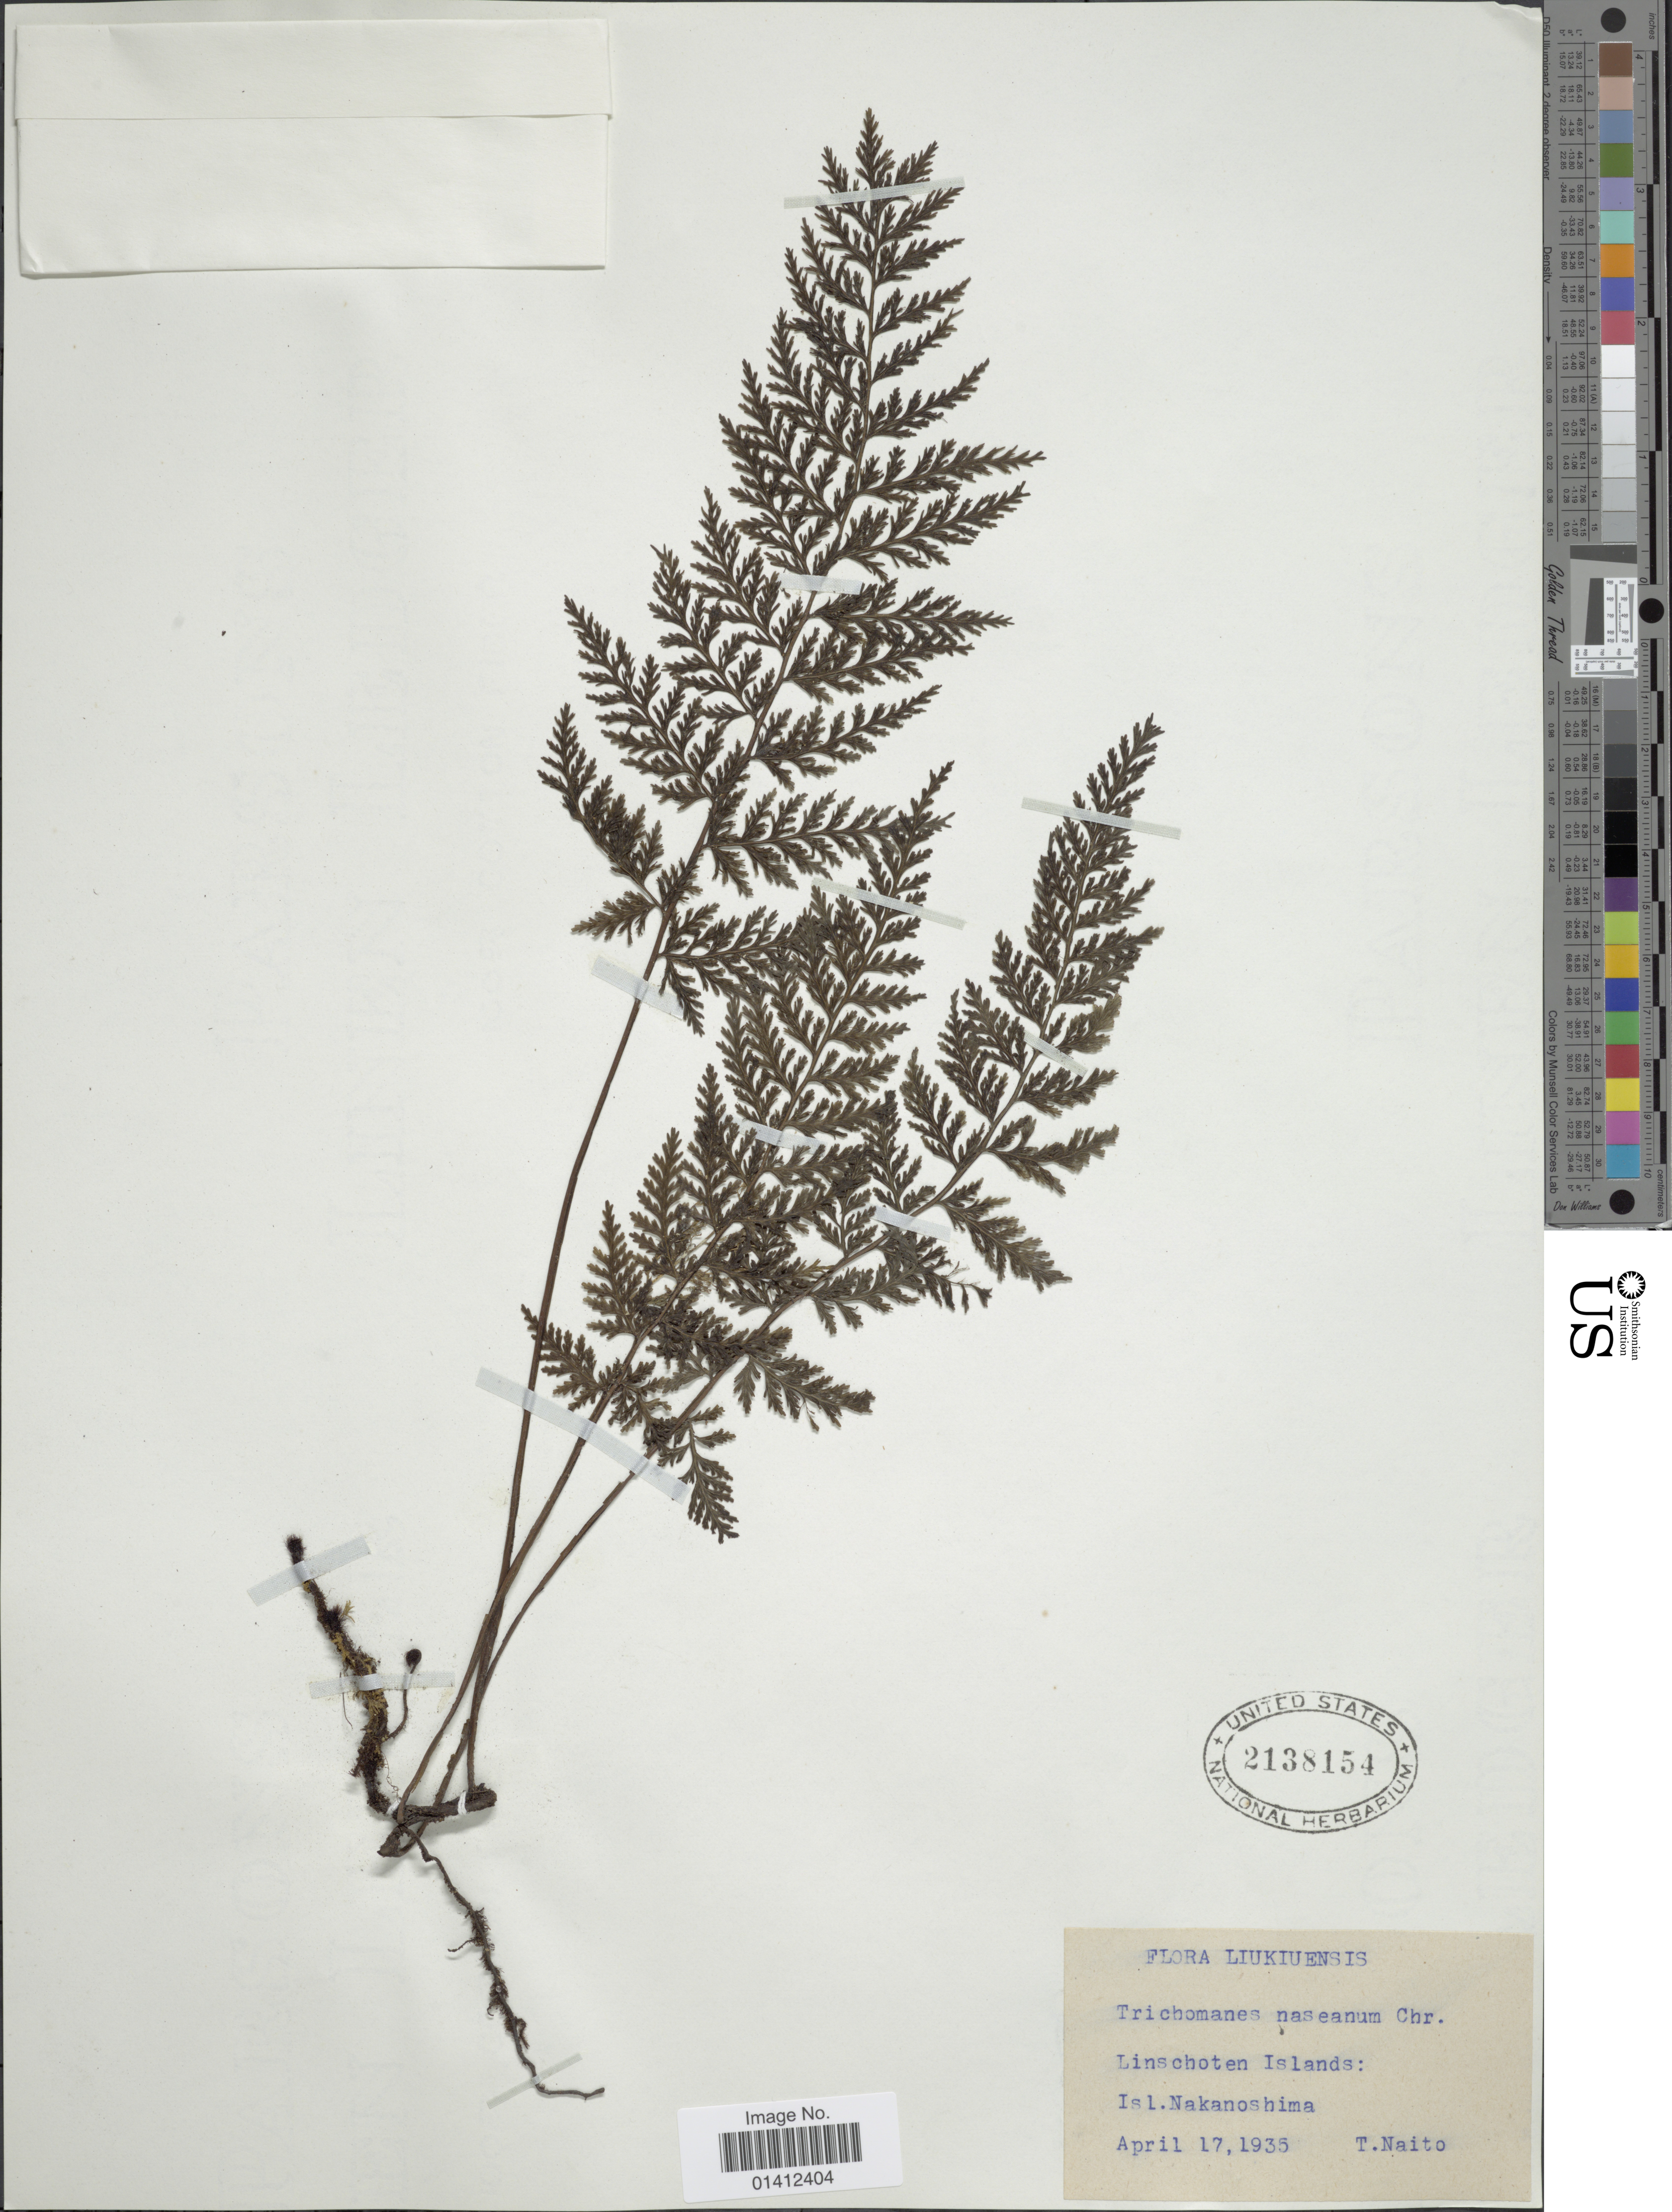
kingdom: Plantae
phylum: Tracheophyta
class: Polypodiopsida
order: Hymenophyllales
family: Hymenophyllaceae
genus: Vandenboschia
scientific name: Vandenboschia radicans var. naseana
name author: (Christ) H. Itô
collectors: T. Naito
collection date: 1935-04-17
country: Japan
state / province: Kagosima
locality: Liukiuensis, Linschoten island: Isl Nakanoshima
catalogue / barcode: US 2138154